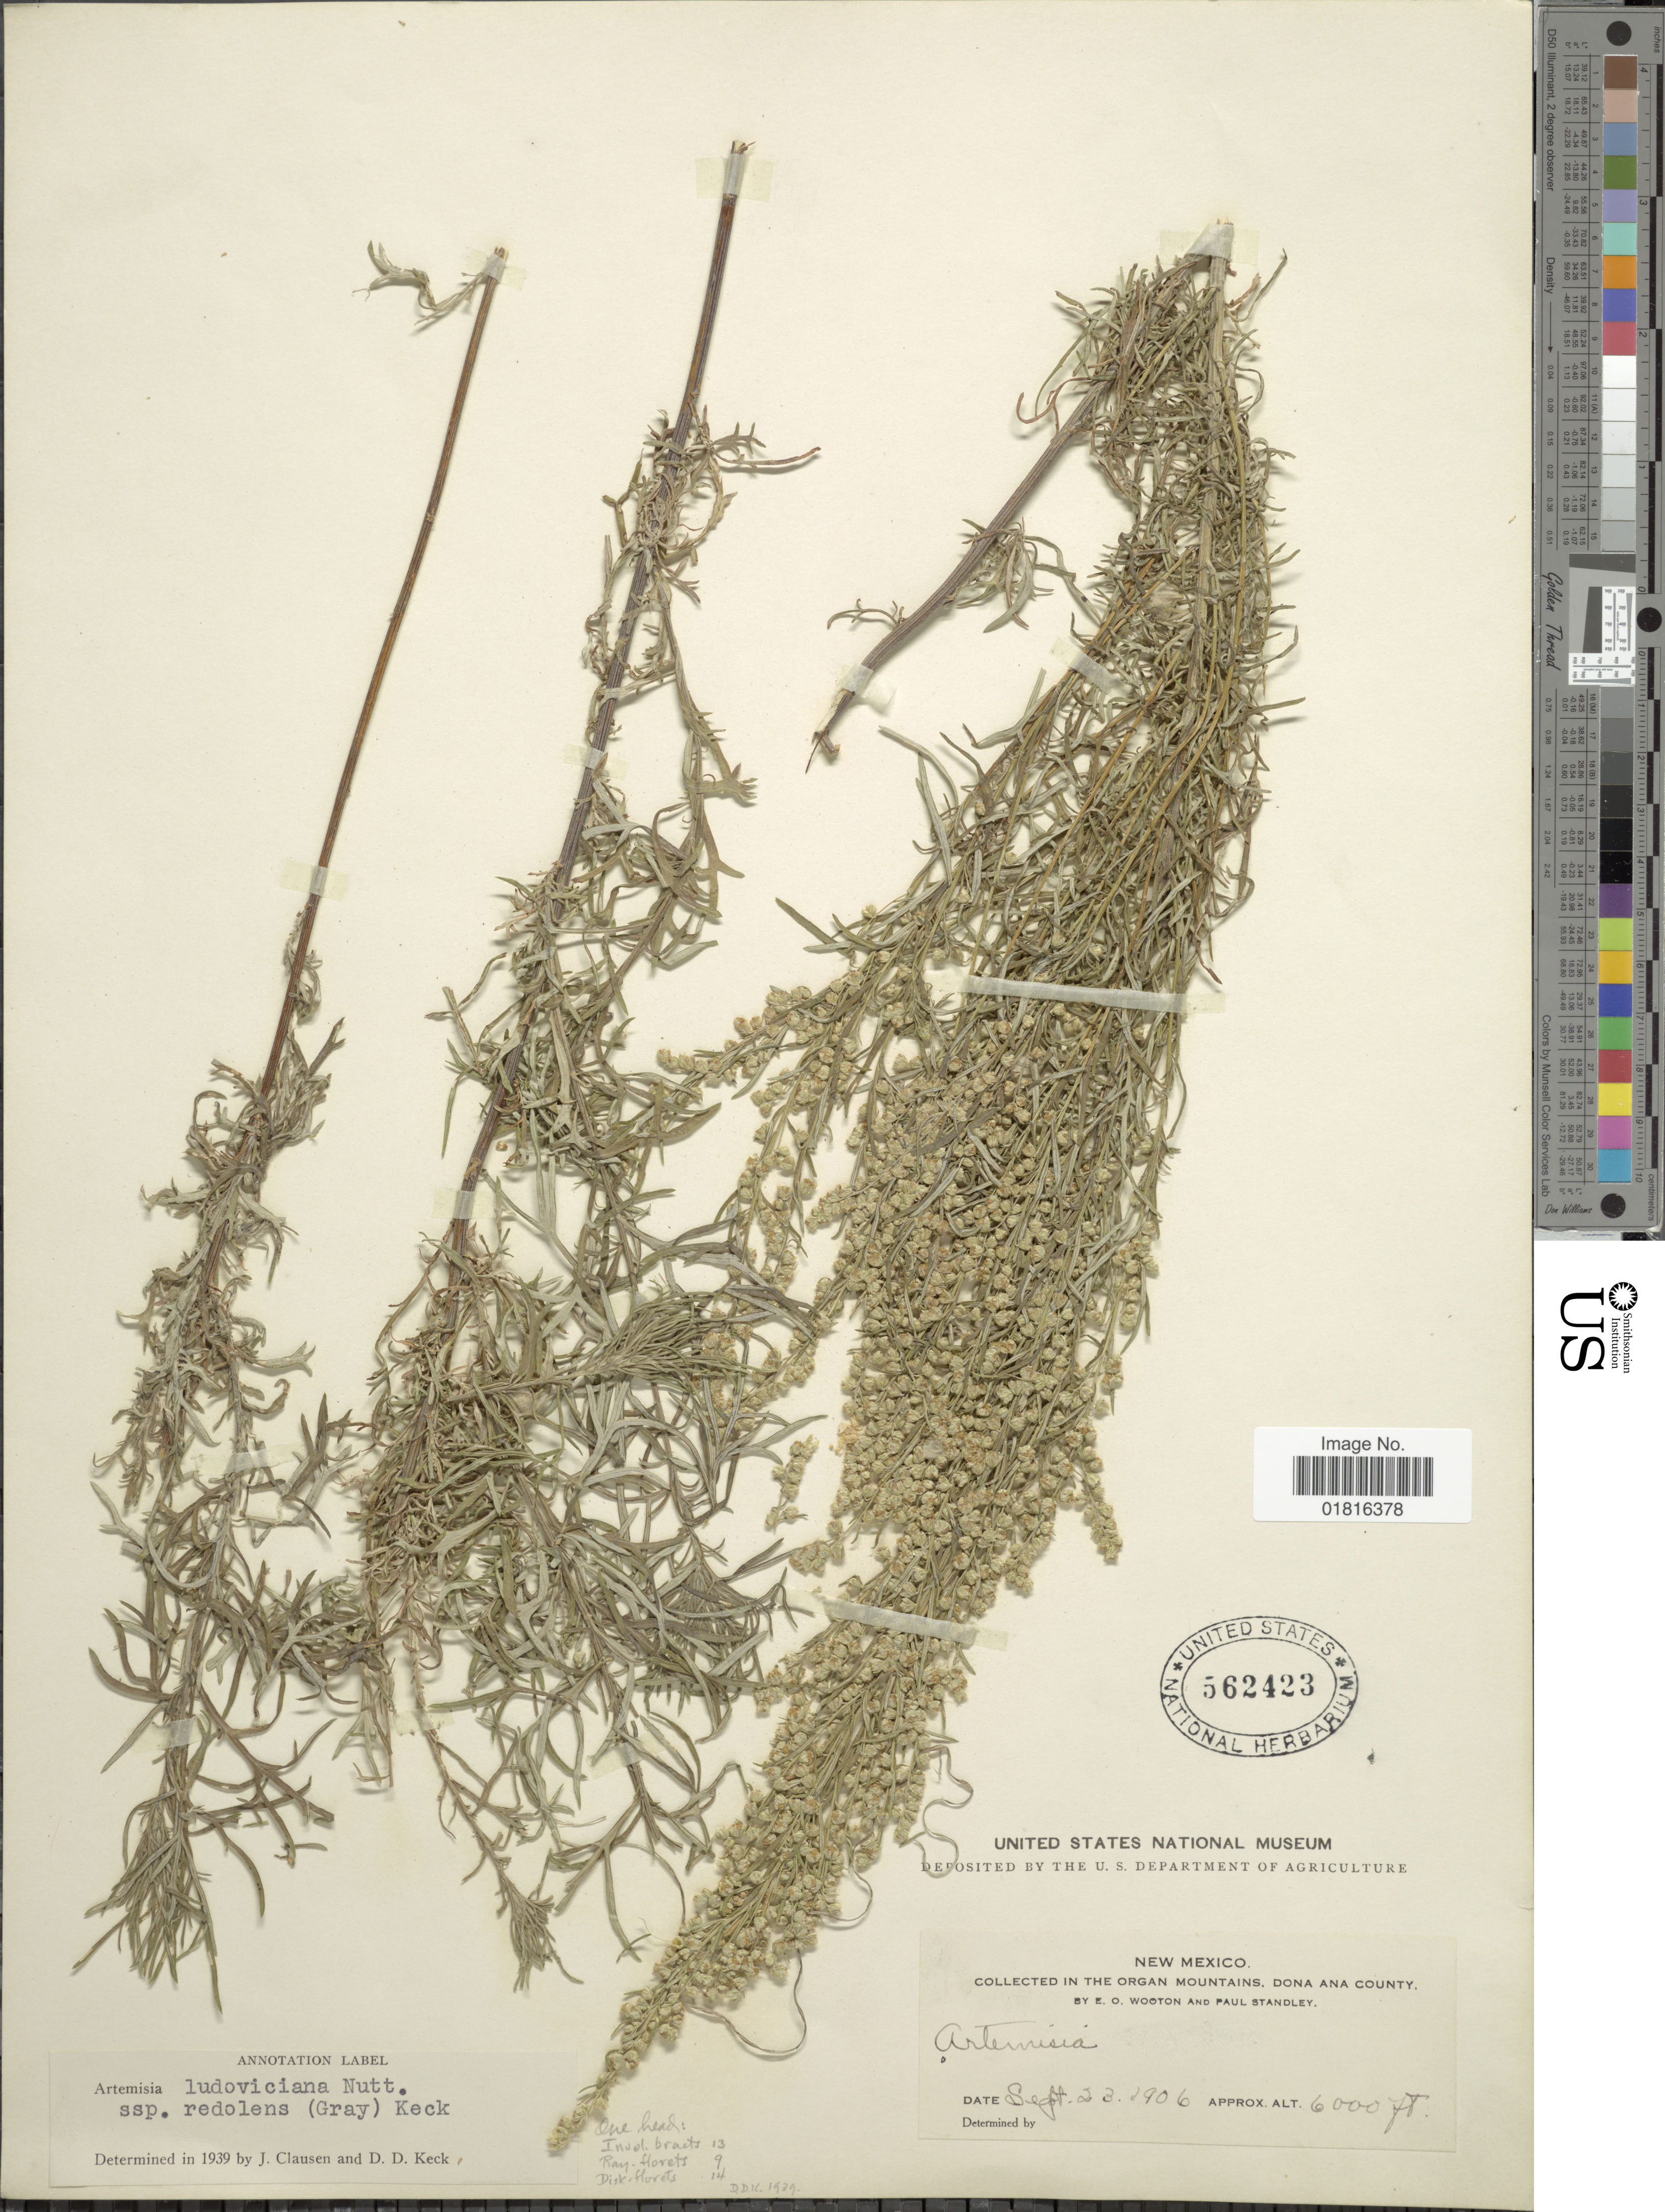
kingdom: Plantae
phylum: Tracheophyta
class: Magnoliopsida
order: Asterales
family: Asteraceae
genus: Artemisia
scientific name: Artemisia ludoviciana subsp. redolens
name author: (A. Gray) D.D. Keck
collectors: E. O. Wooton & P. C. Standley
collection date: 1906-09-23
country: United States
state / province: New Mexico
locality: In the organ Mountains, Dona Ana County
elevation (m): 1829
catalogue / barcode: US 562423